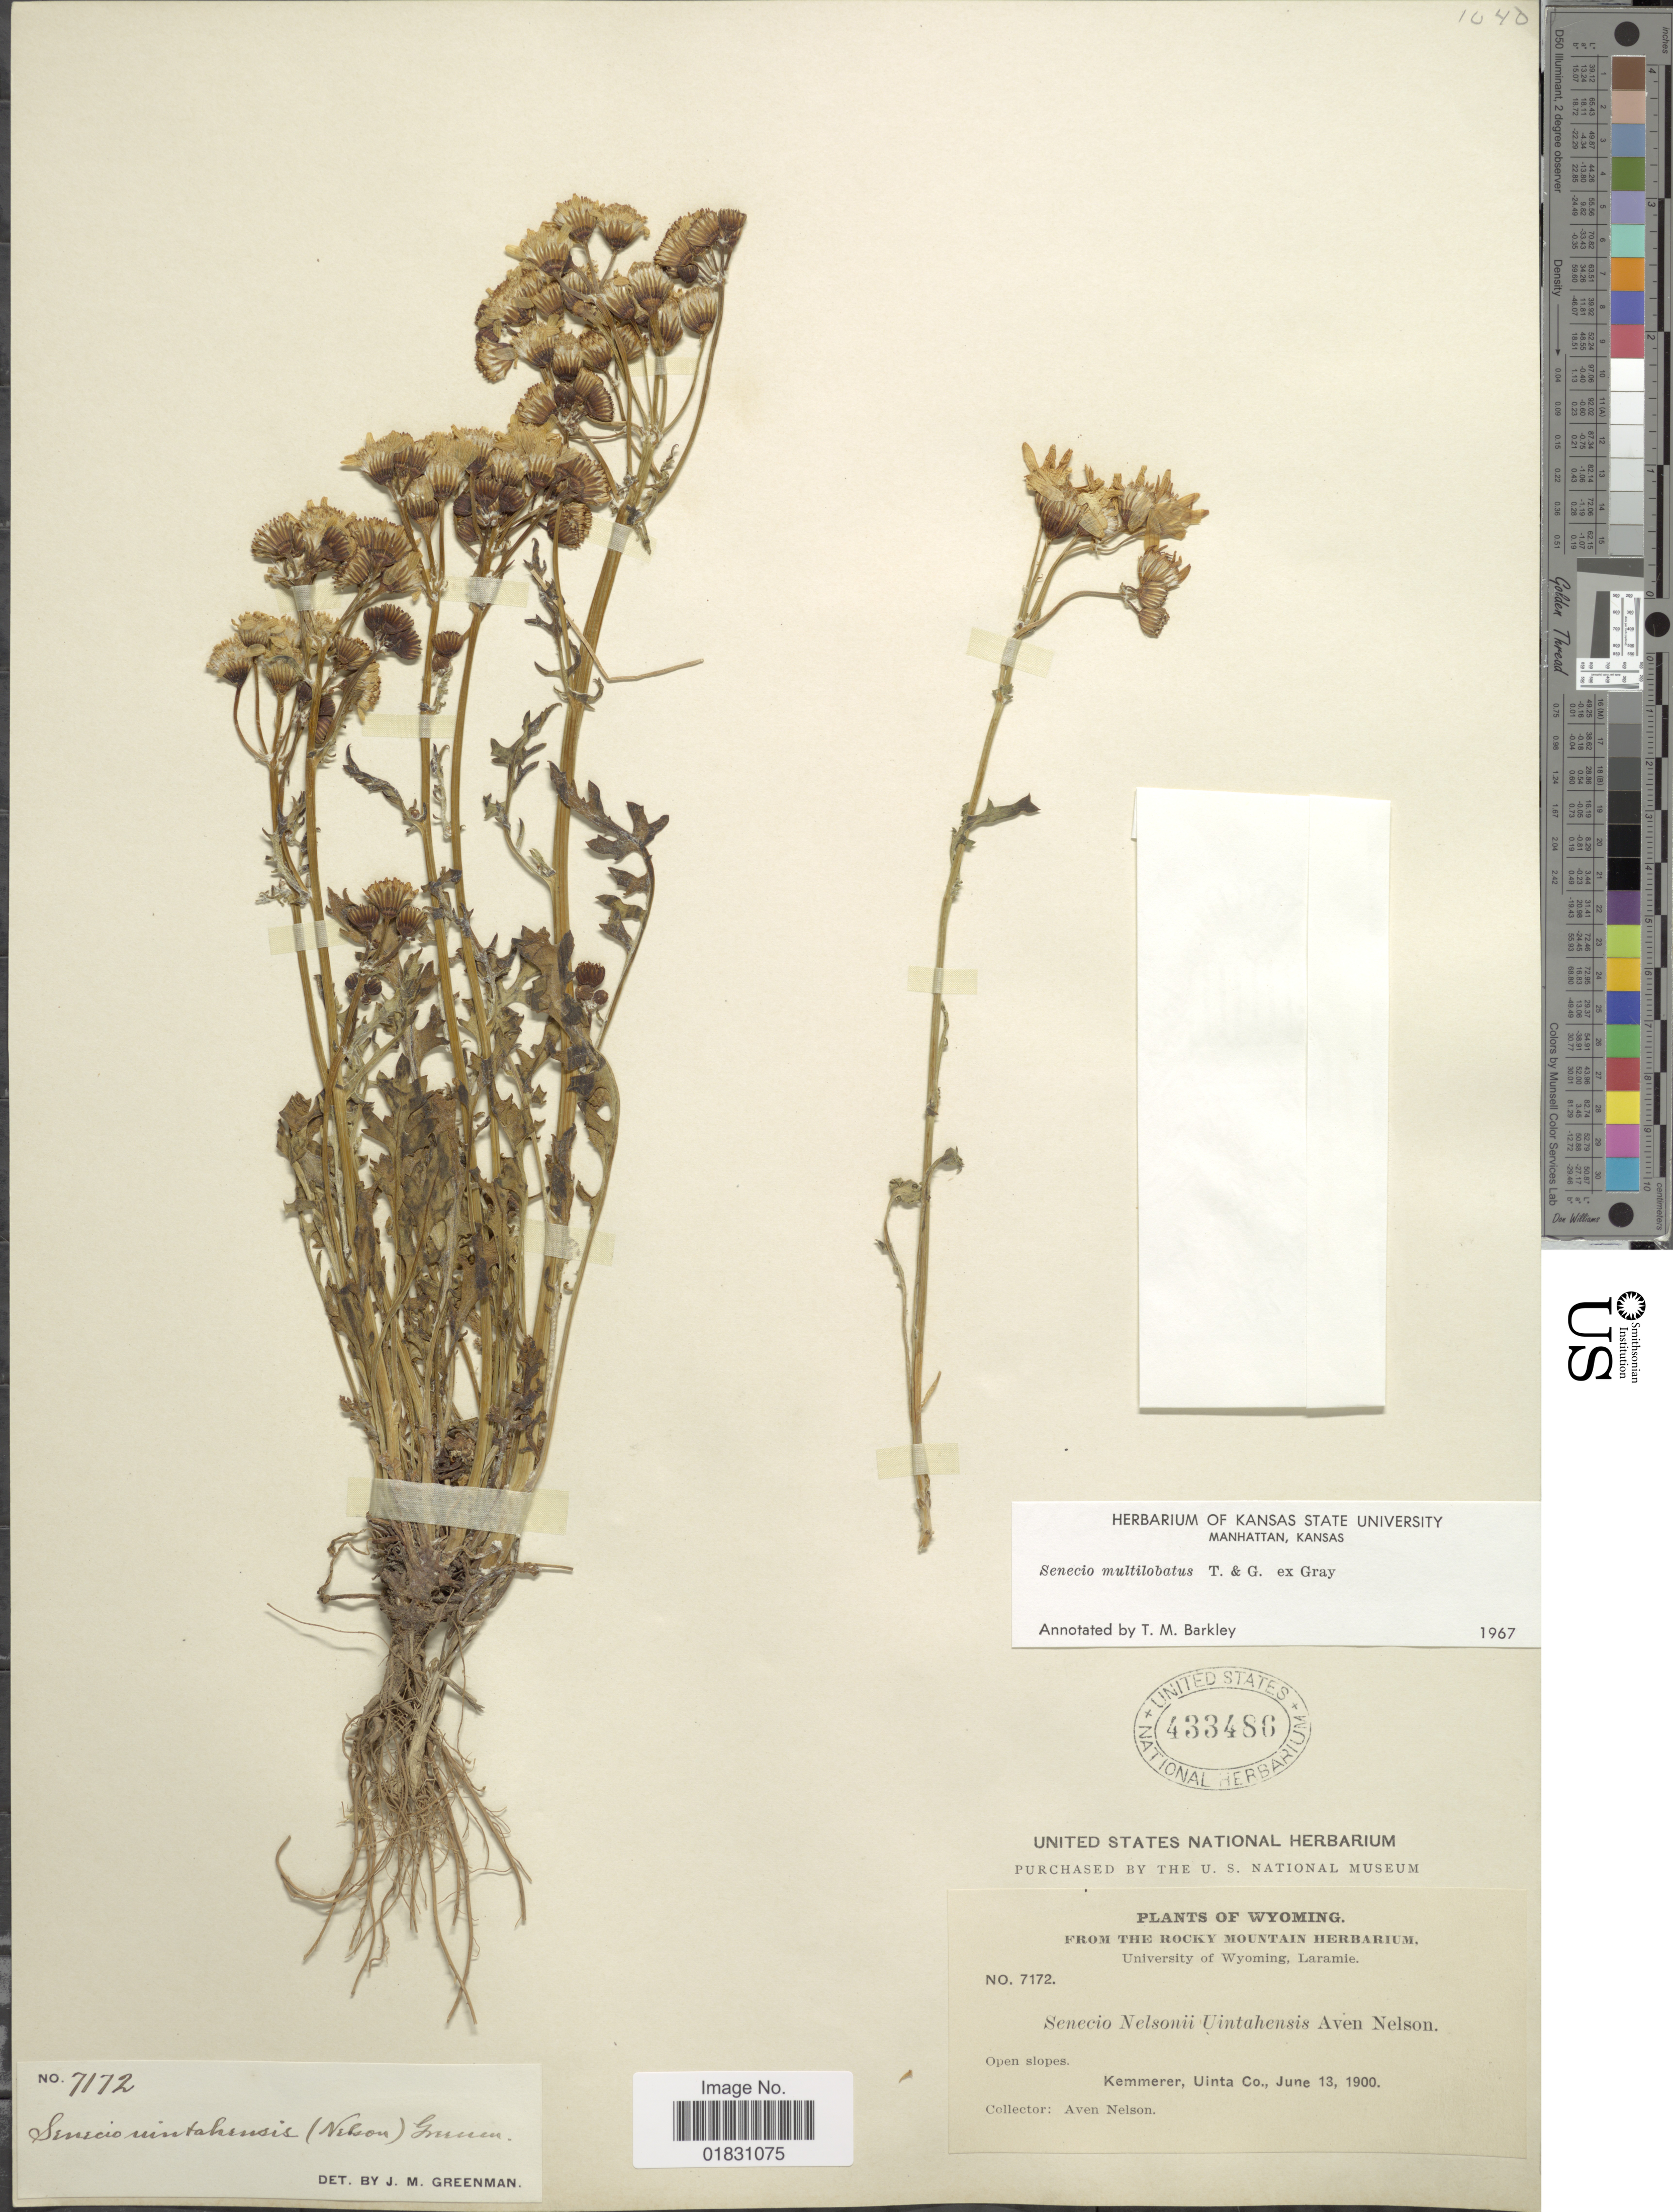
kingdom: Plantae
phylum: Tracheophyta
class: Magnoliopsida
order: Asterales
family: Asteraceae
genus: Packera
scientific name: Packera multilobata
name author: (Torr. & A. Gray) W.A. Weber & Á. Löve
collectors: A. Nelson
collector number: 7172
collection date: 1900-06-13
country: United States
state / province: Wyoming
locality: Kemmer, Uinta Co.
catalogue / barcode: US 433486